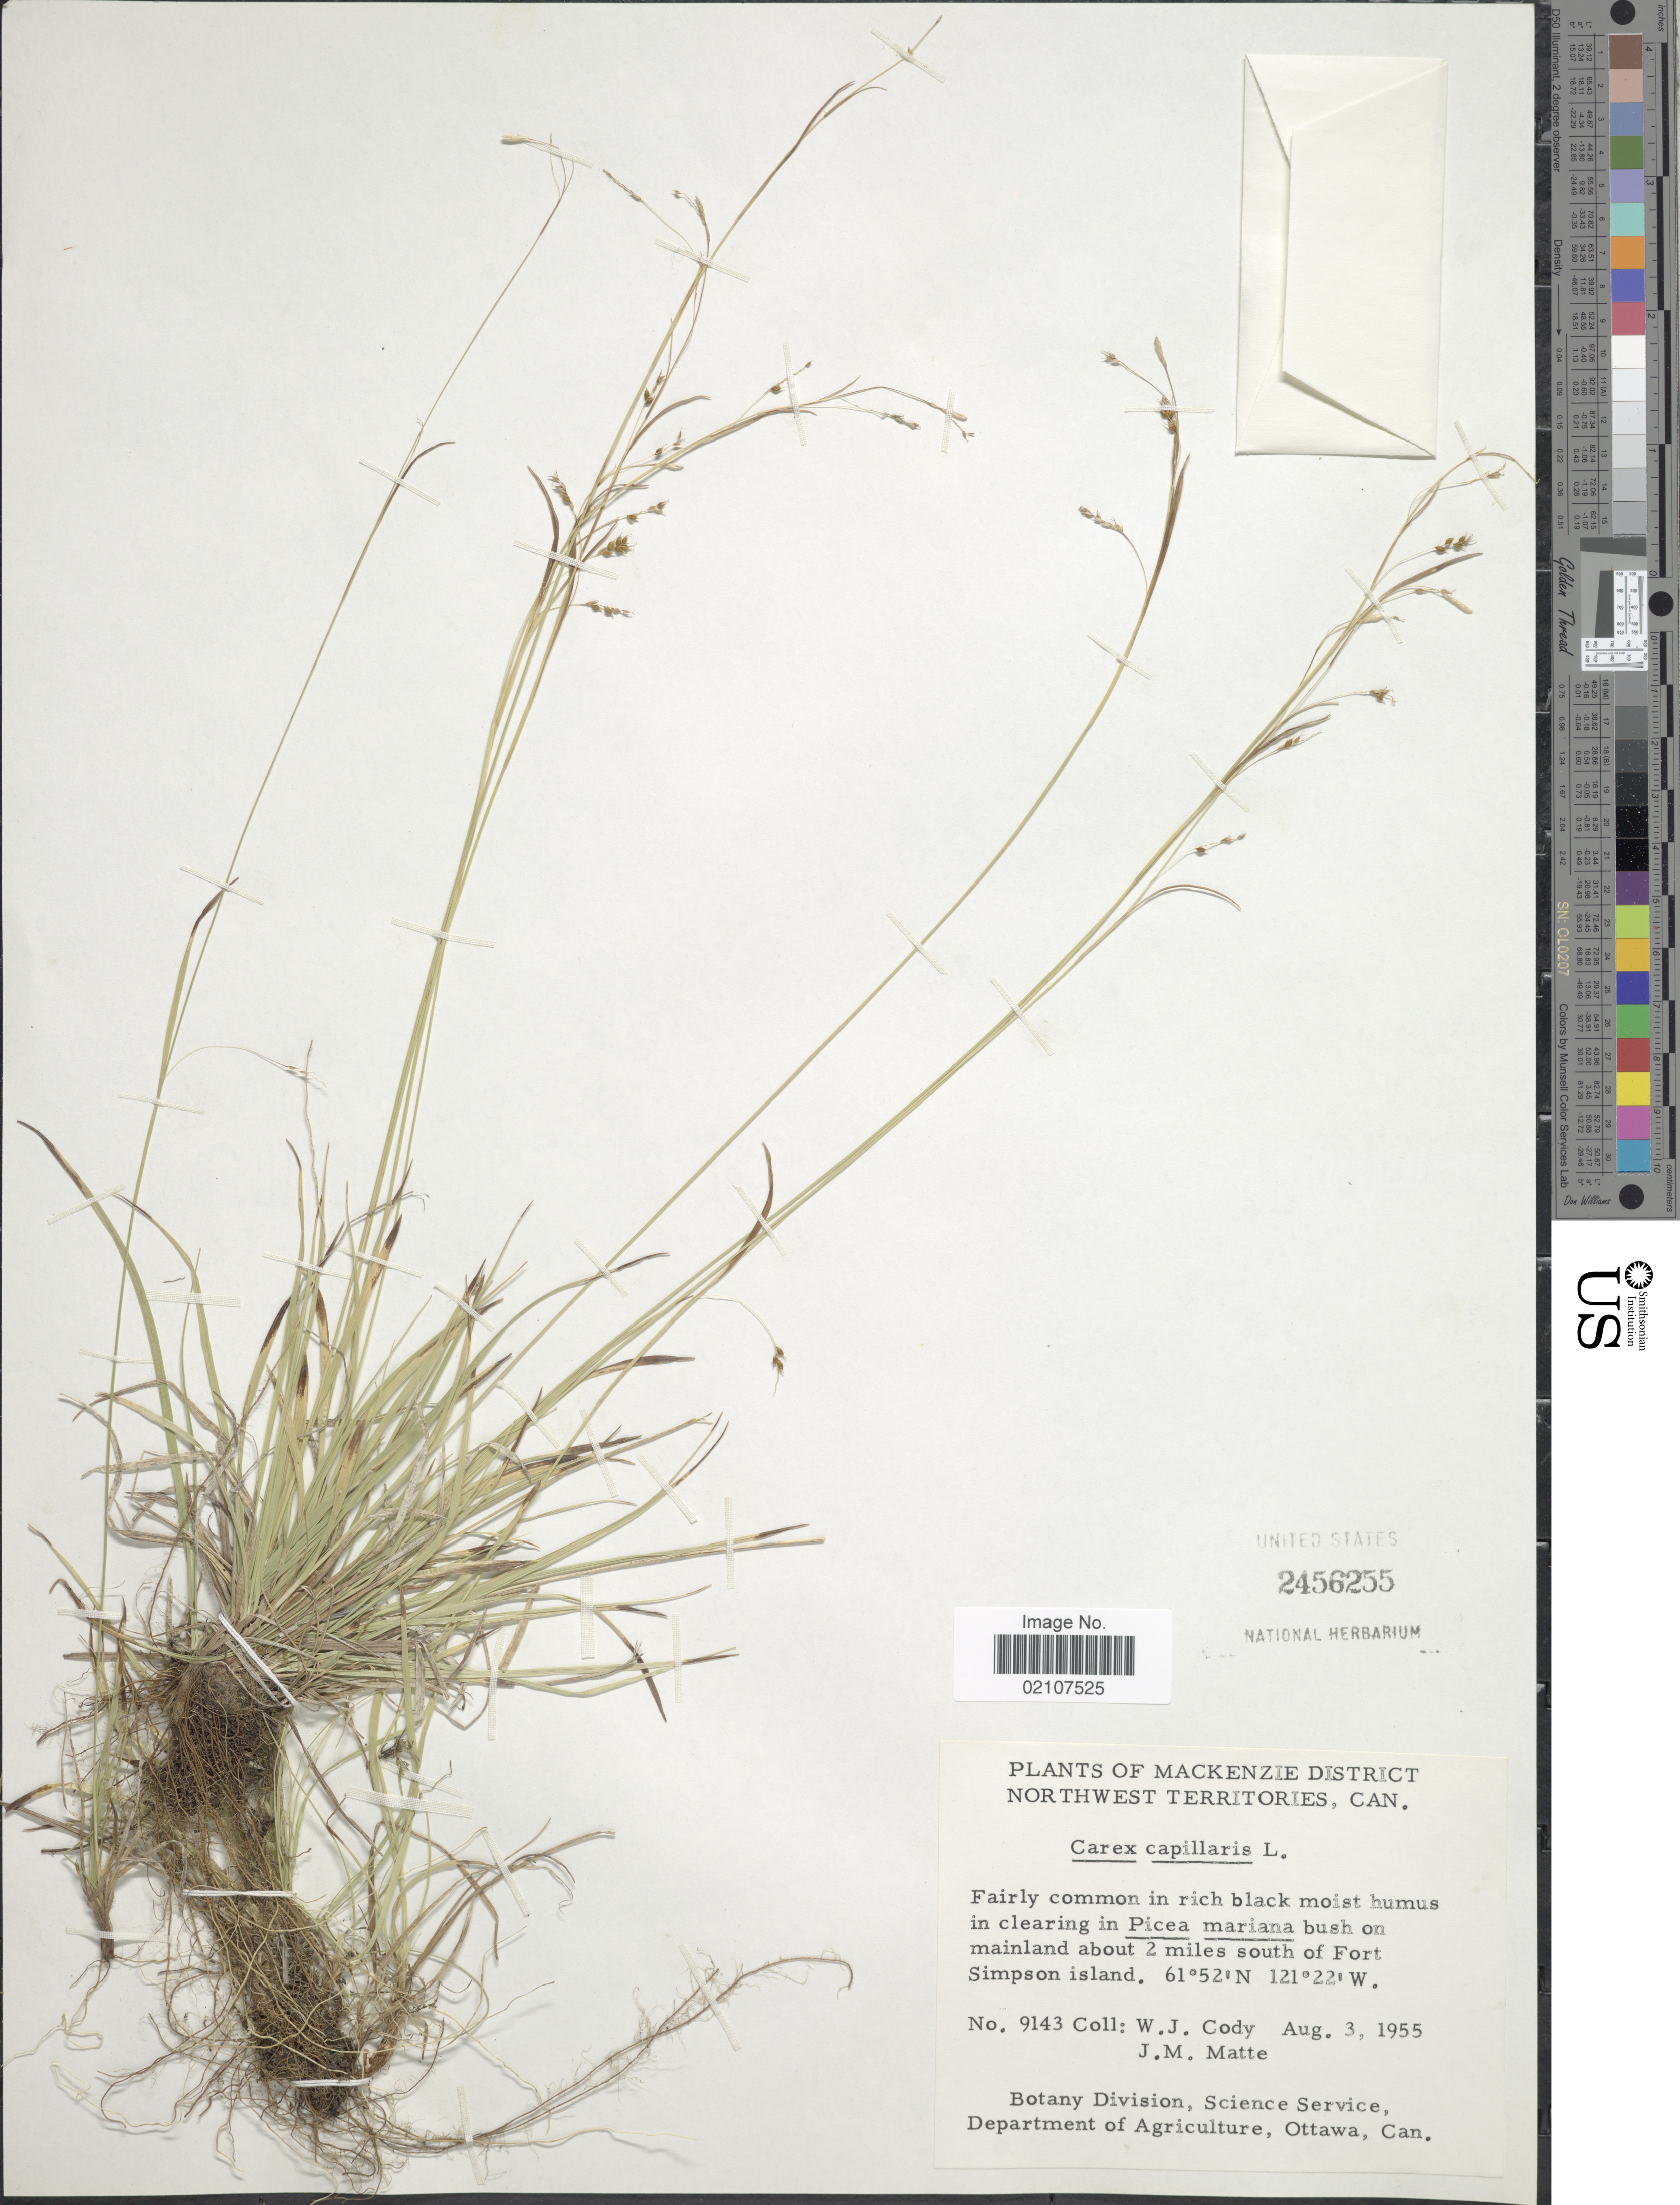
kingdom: Plantae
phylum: Tracheophyta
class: Liliopsida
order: Poales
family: Cyperaceae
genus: Carex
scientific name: Carex capillaris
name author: L.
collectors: W. Cody & J. Matte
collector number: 9143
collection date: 1955-08-03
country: Canada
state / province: Northwest Territories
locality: Mackenzie District, Fairly common in rich black moist humus in clearing in Picea mariana bush on mainland about 2 miles south of Fort Simpson island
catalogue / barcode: US 2456255